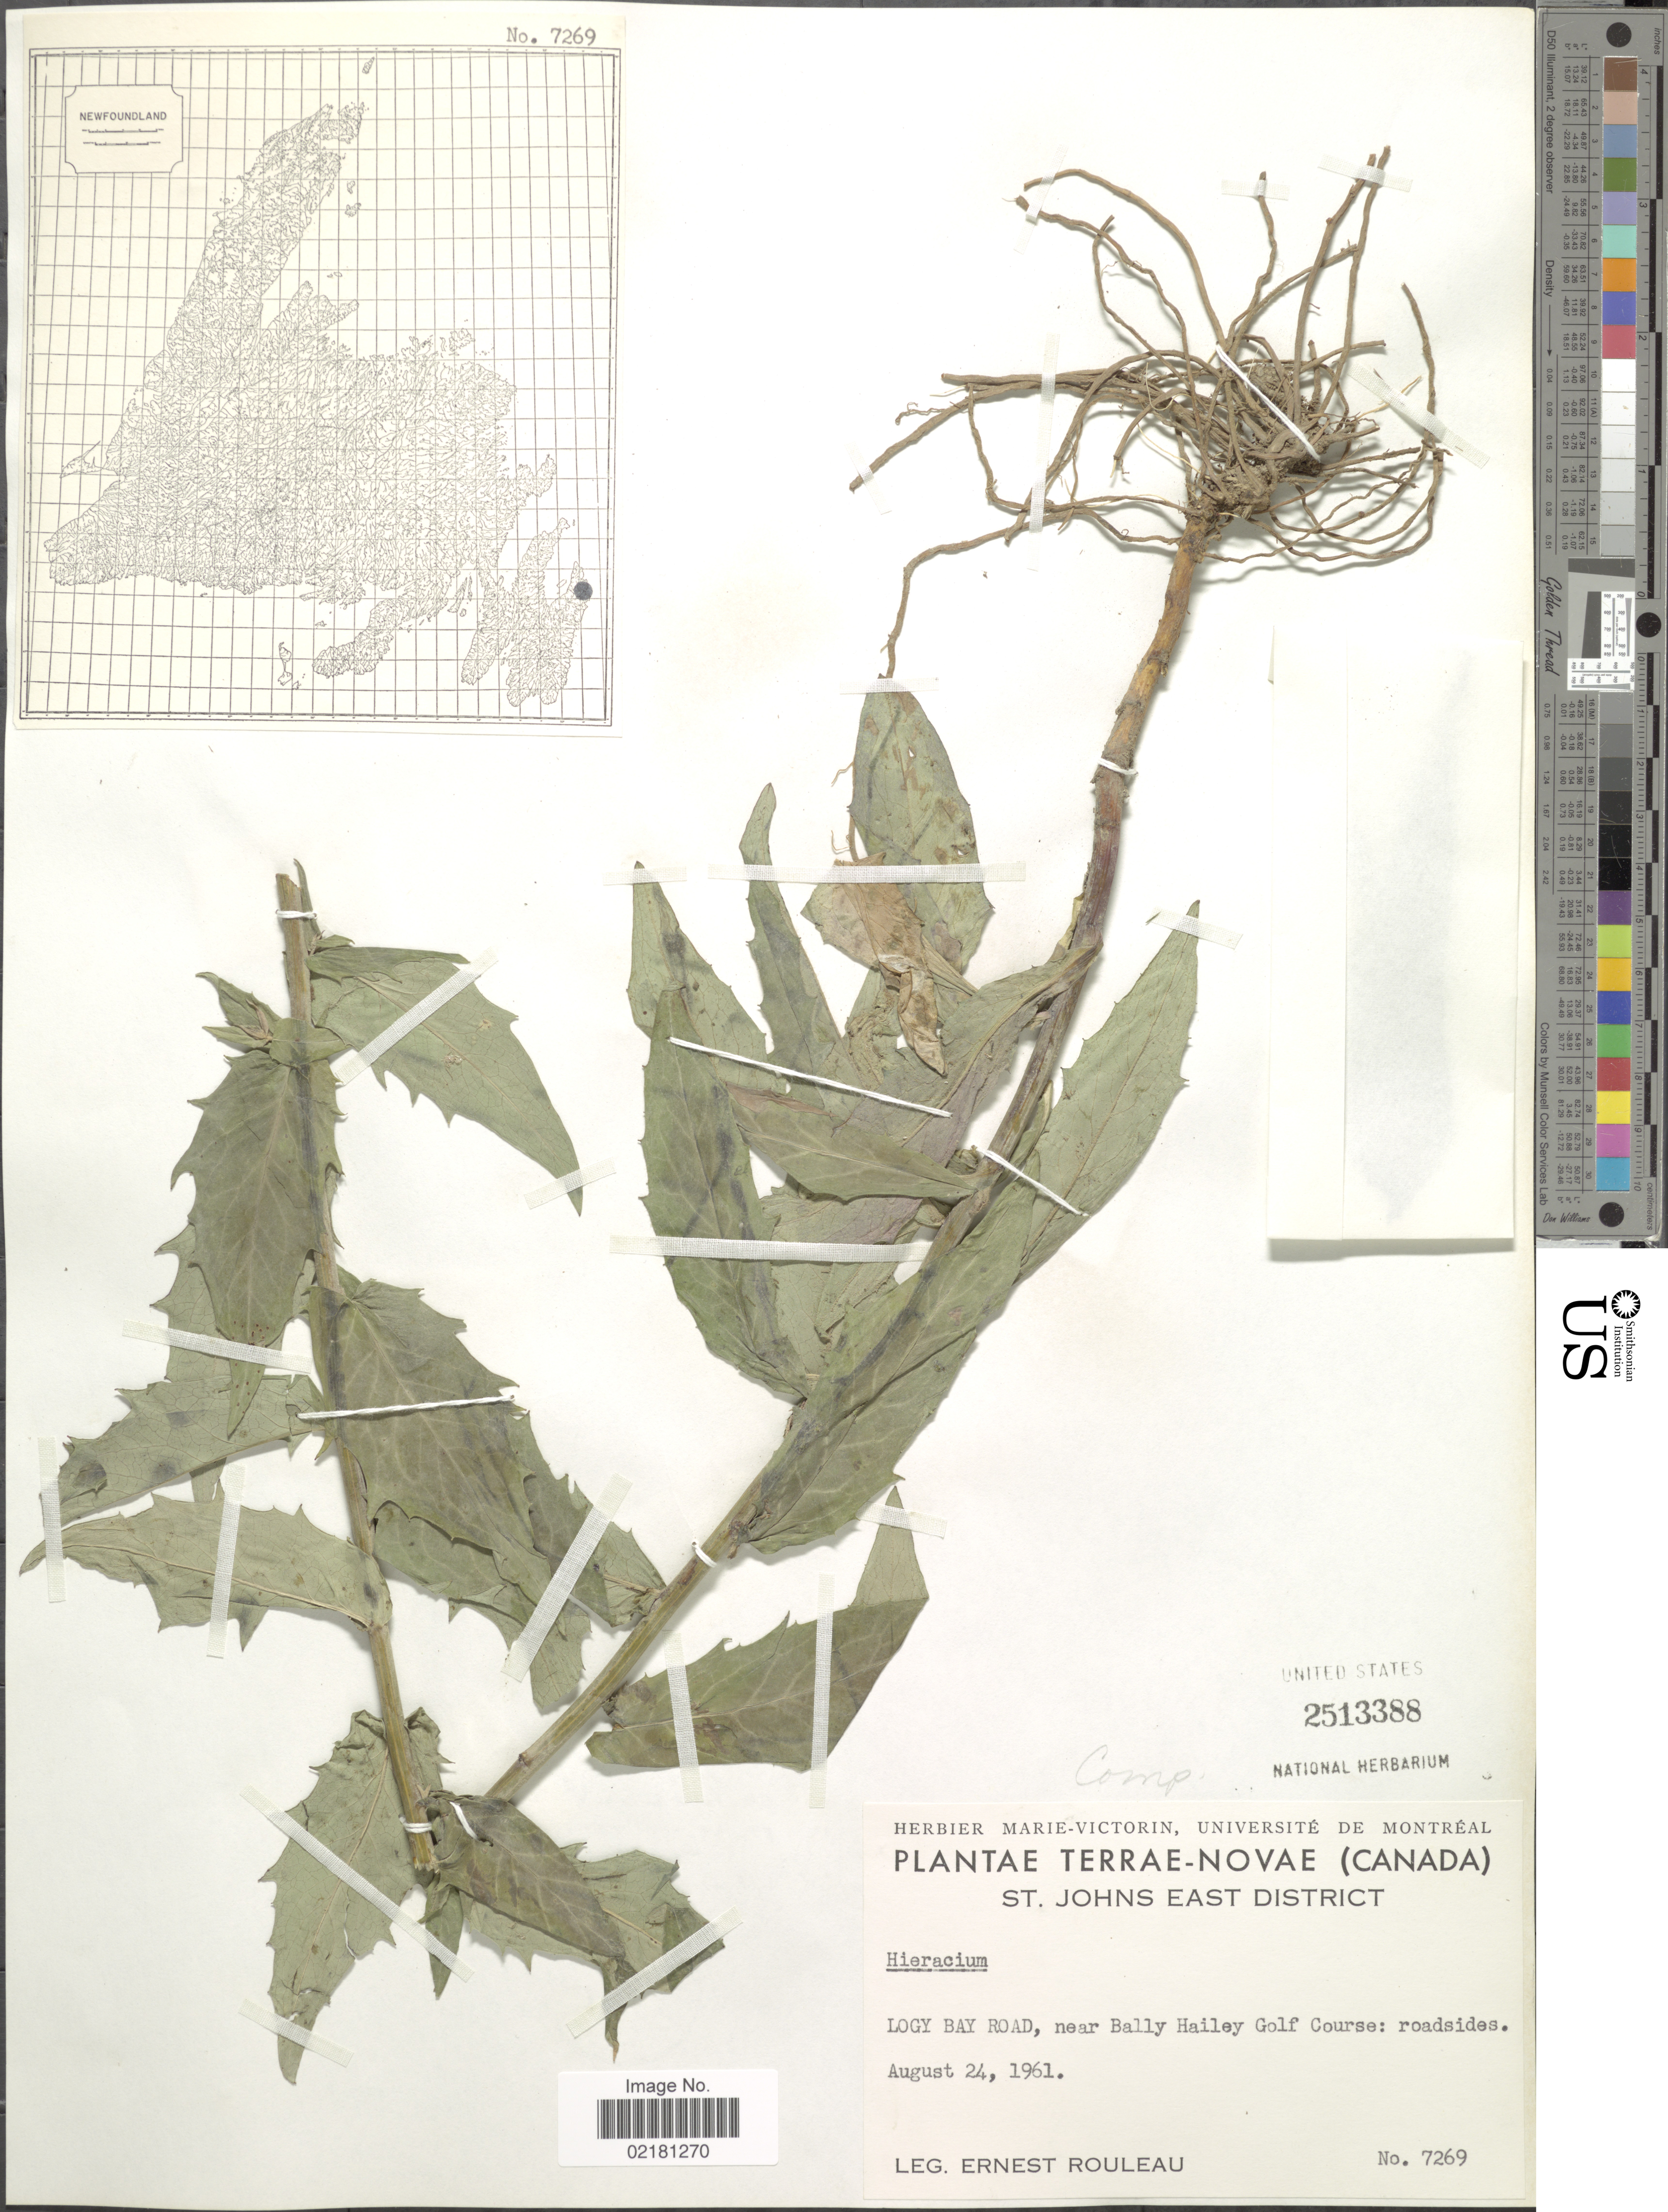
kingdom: Plantae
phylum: Tracheophyta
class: Magnoliopsida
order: Asterales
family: Asteraceae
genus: Hieracium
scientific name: Hieracium repandulare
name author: Druce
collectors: E. Rouleau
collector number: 7269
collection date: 1961-08-24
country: Canada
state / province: Newfoundland and Labrador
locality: Terrae-Novae, St. Johns East District, Logy Bay Road, near Bally Hailey Golf Course: roadsides.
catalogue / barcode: US 2513388